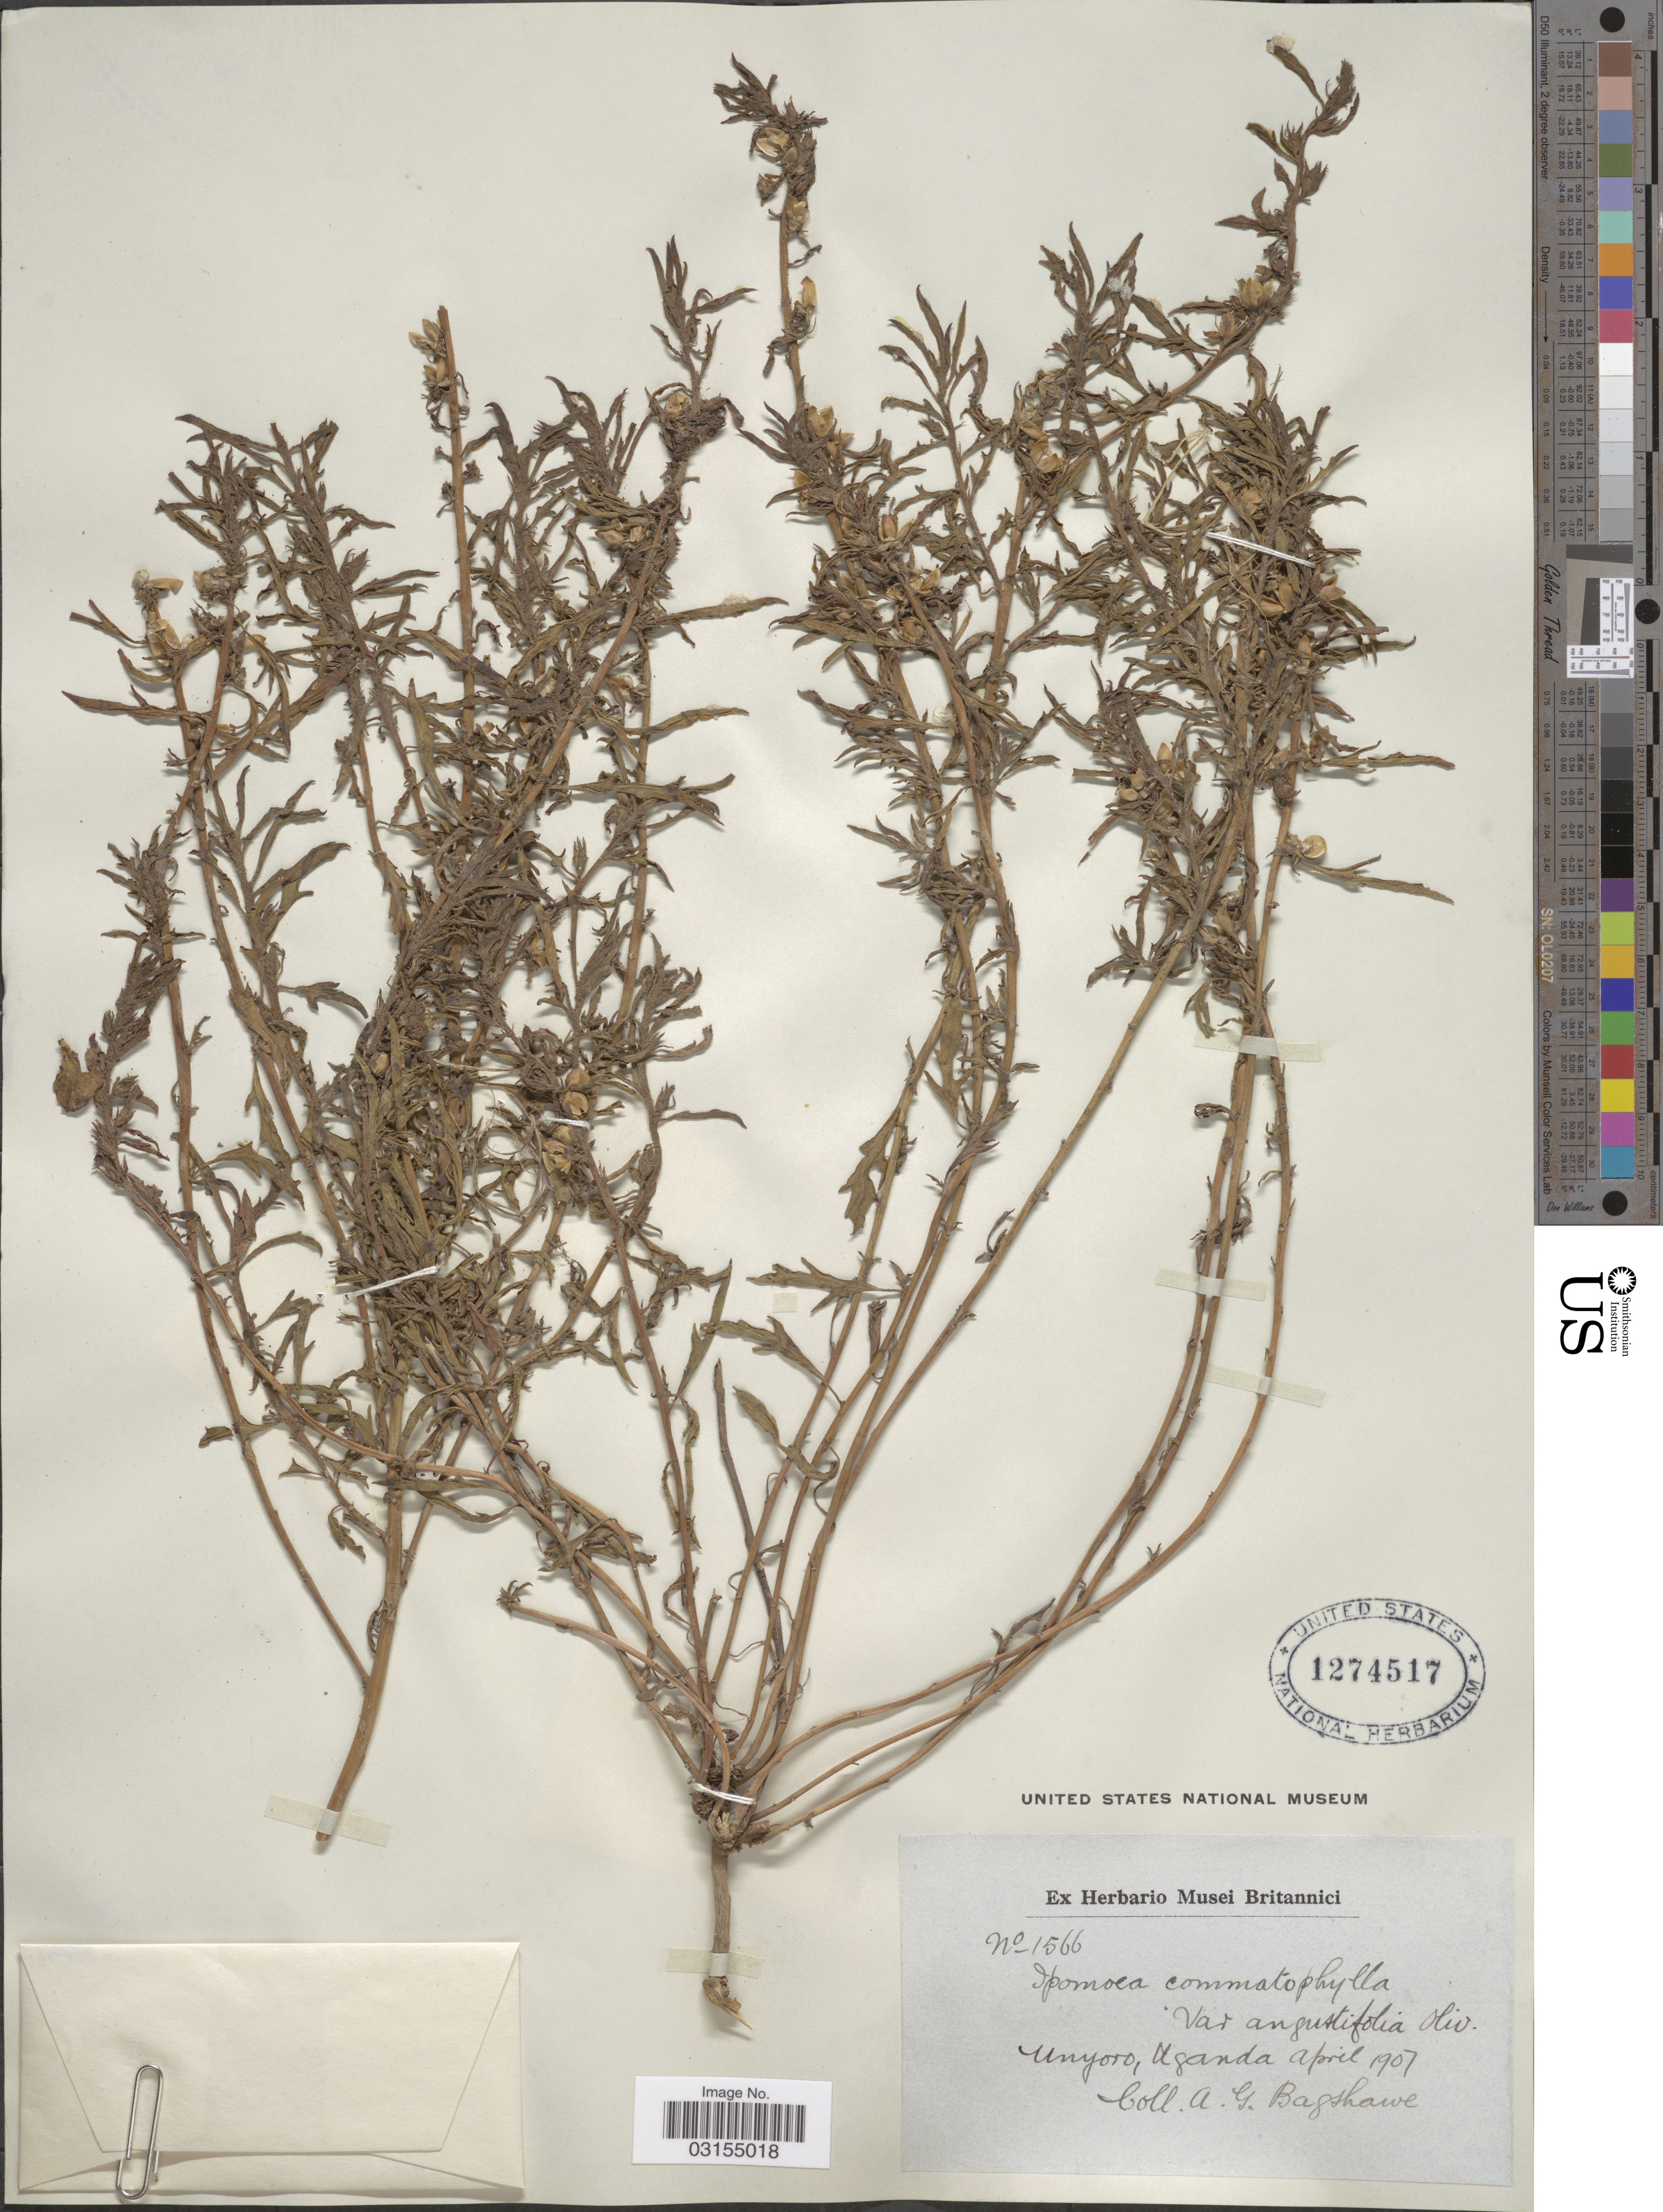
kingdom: Plantae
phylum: Tracheophyta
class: Magnoliopsida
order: Solanales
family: Convolvulaceae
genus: Ipomoea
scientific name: Ipomoea commatophylla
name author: A. Rich.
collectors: A. Bagshawe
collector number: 1566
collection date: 1907-04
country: Uganda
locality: Unyoro.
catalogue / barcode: US 1274517